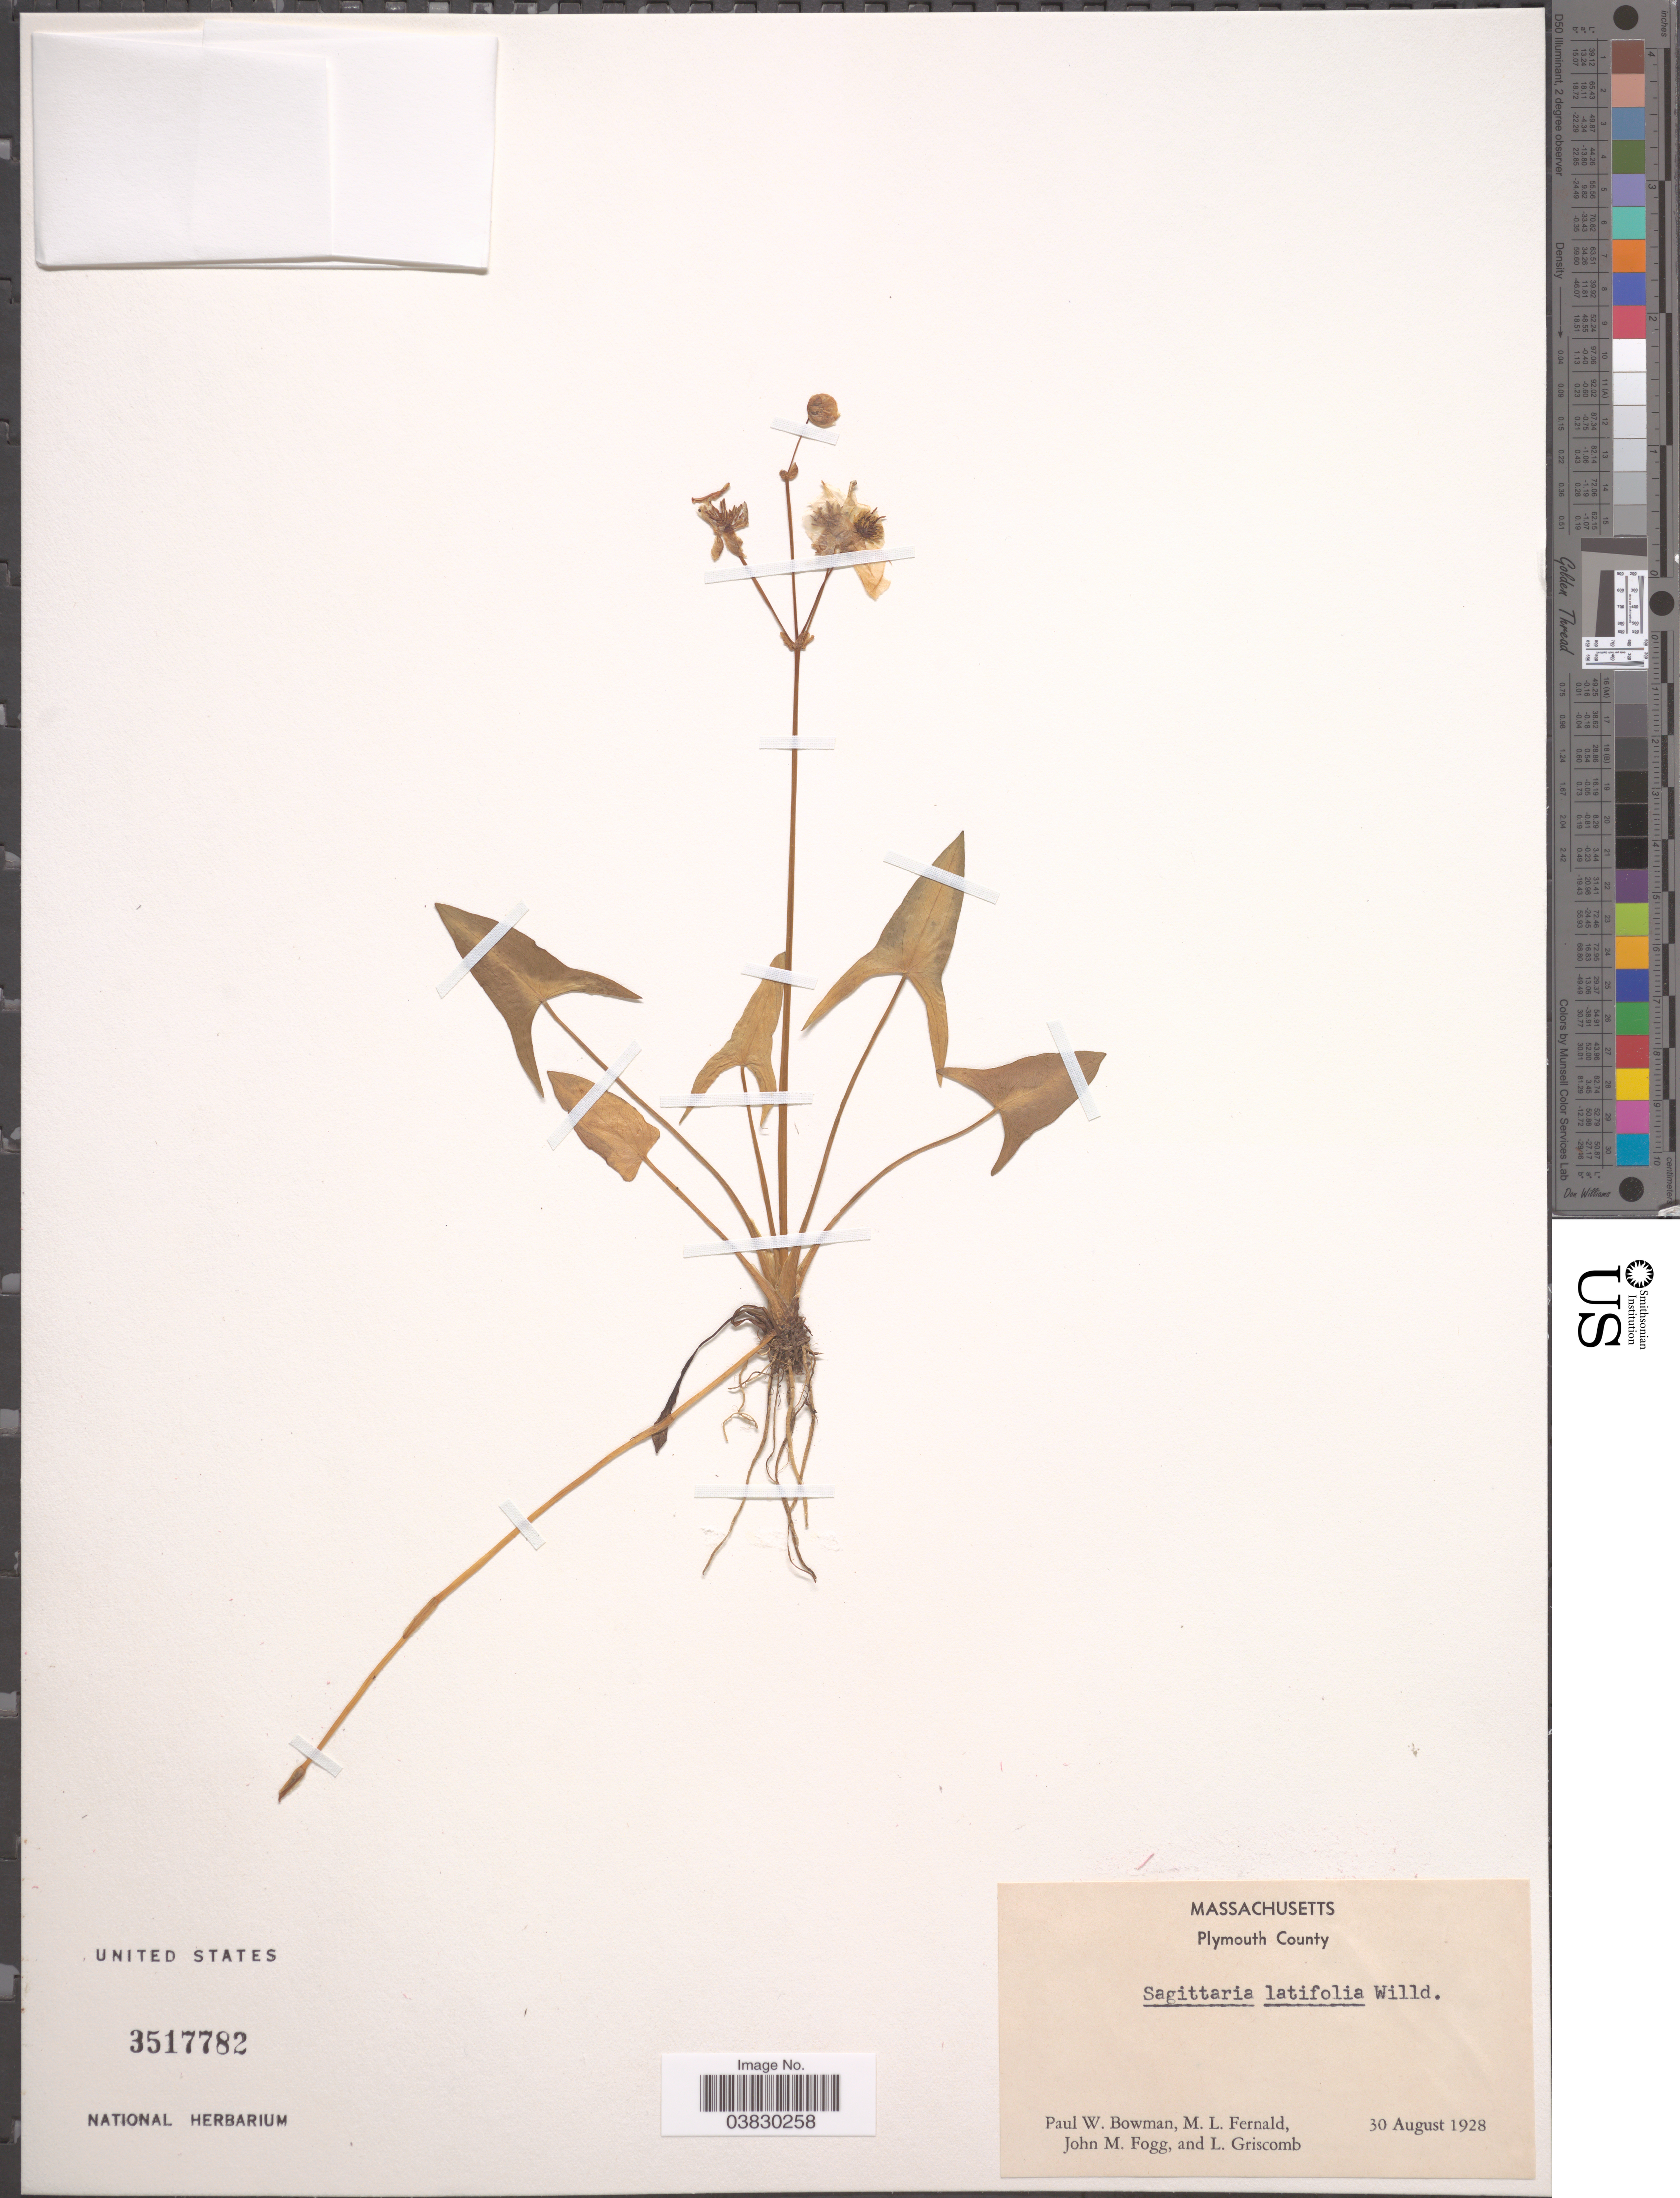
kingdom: Plantae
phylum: Tracheophyta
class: Liliopsida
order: Alismatales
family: Alismataceae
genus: Sagittaria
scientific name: Sagittaria latifolia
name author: Willd.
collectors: P. Bowman, M. L. Fernald, J. Fogg & L. Griscomb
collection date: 1928-08-30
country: United States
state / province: Massachusetts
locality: Plymouth County.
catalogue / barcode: US 3517782